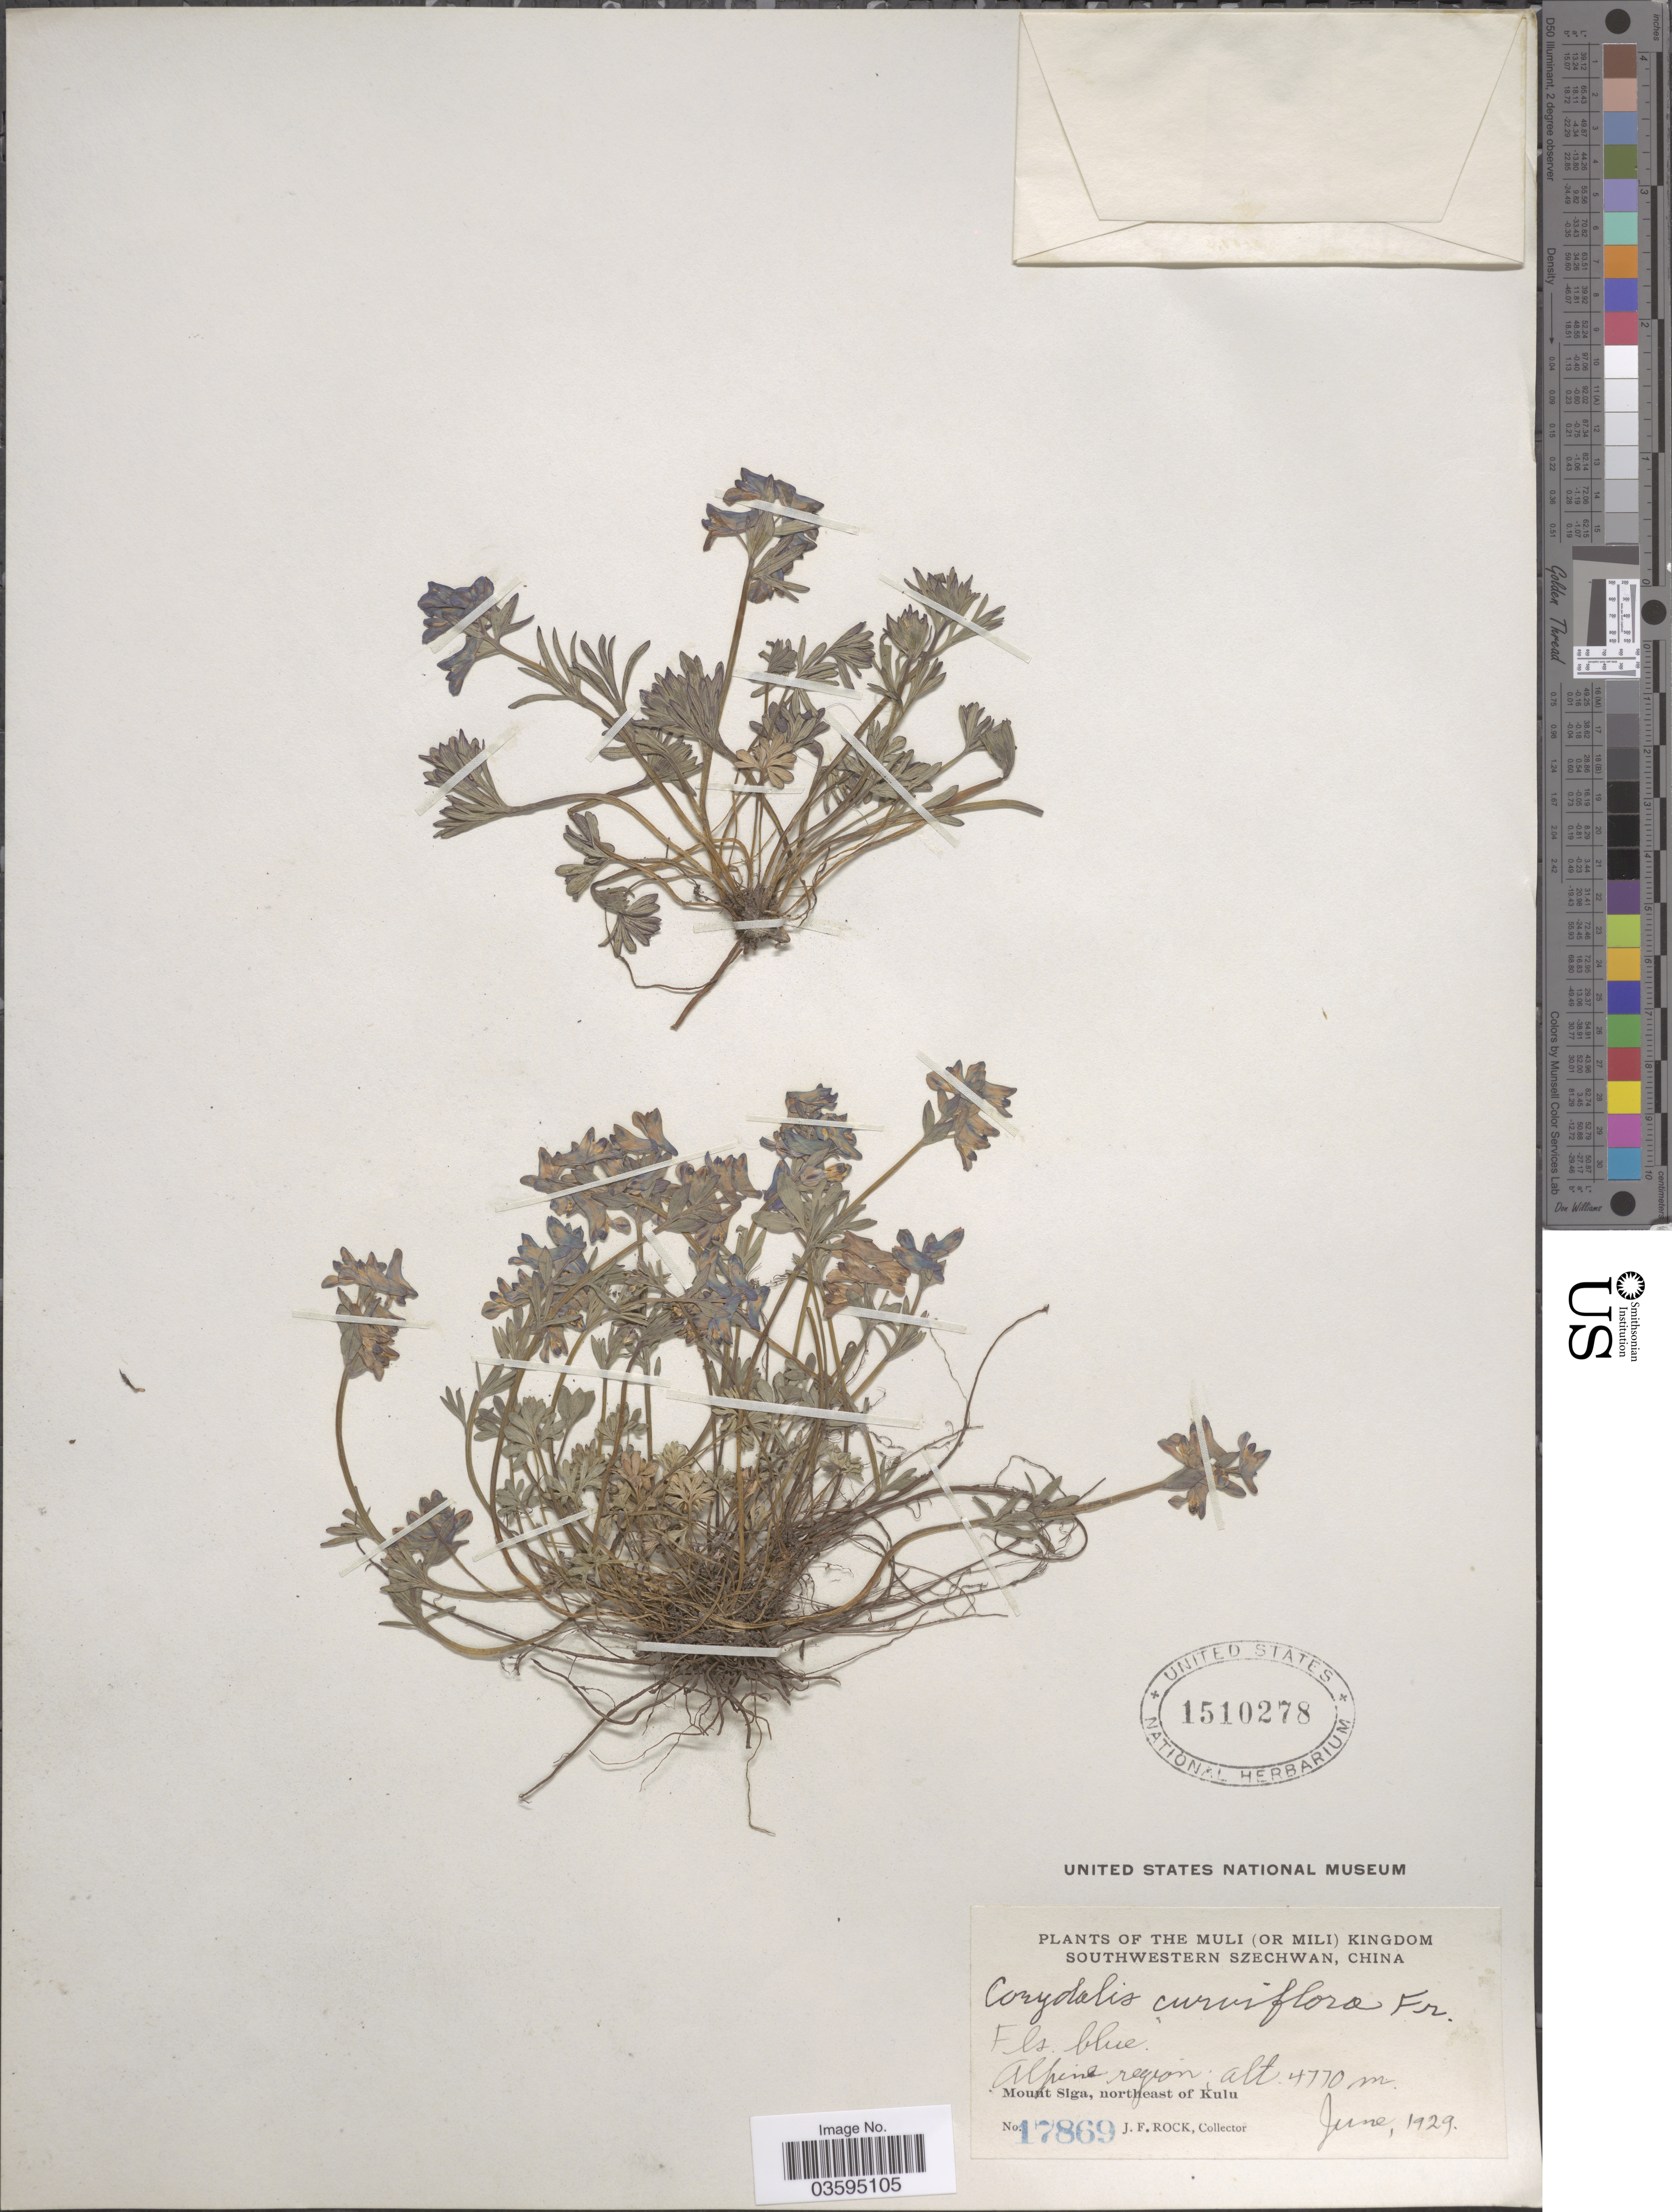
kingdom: Plantae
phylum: Tracheophyta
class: Magnoliopsida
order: Ranunculales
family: Papaveraceae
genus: Corydalis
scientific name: Corydalis curviflora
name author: Maxim. ex Hemsl.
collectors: J. Rock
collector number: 17869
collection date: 1929-06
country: China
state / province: Sichuan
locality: The Muli (or Mili) Kingdom. Southwestern Szechuan. Alpine region. Mount Siga, northeast of Kulu.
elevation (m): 4770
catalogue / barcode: US 1510278